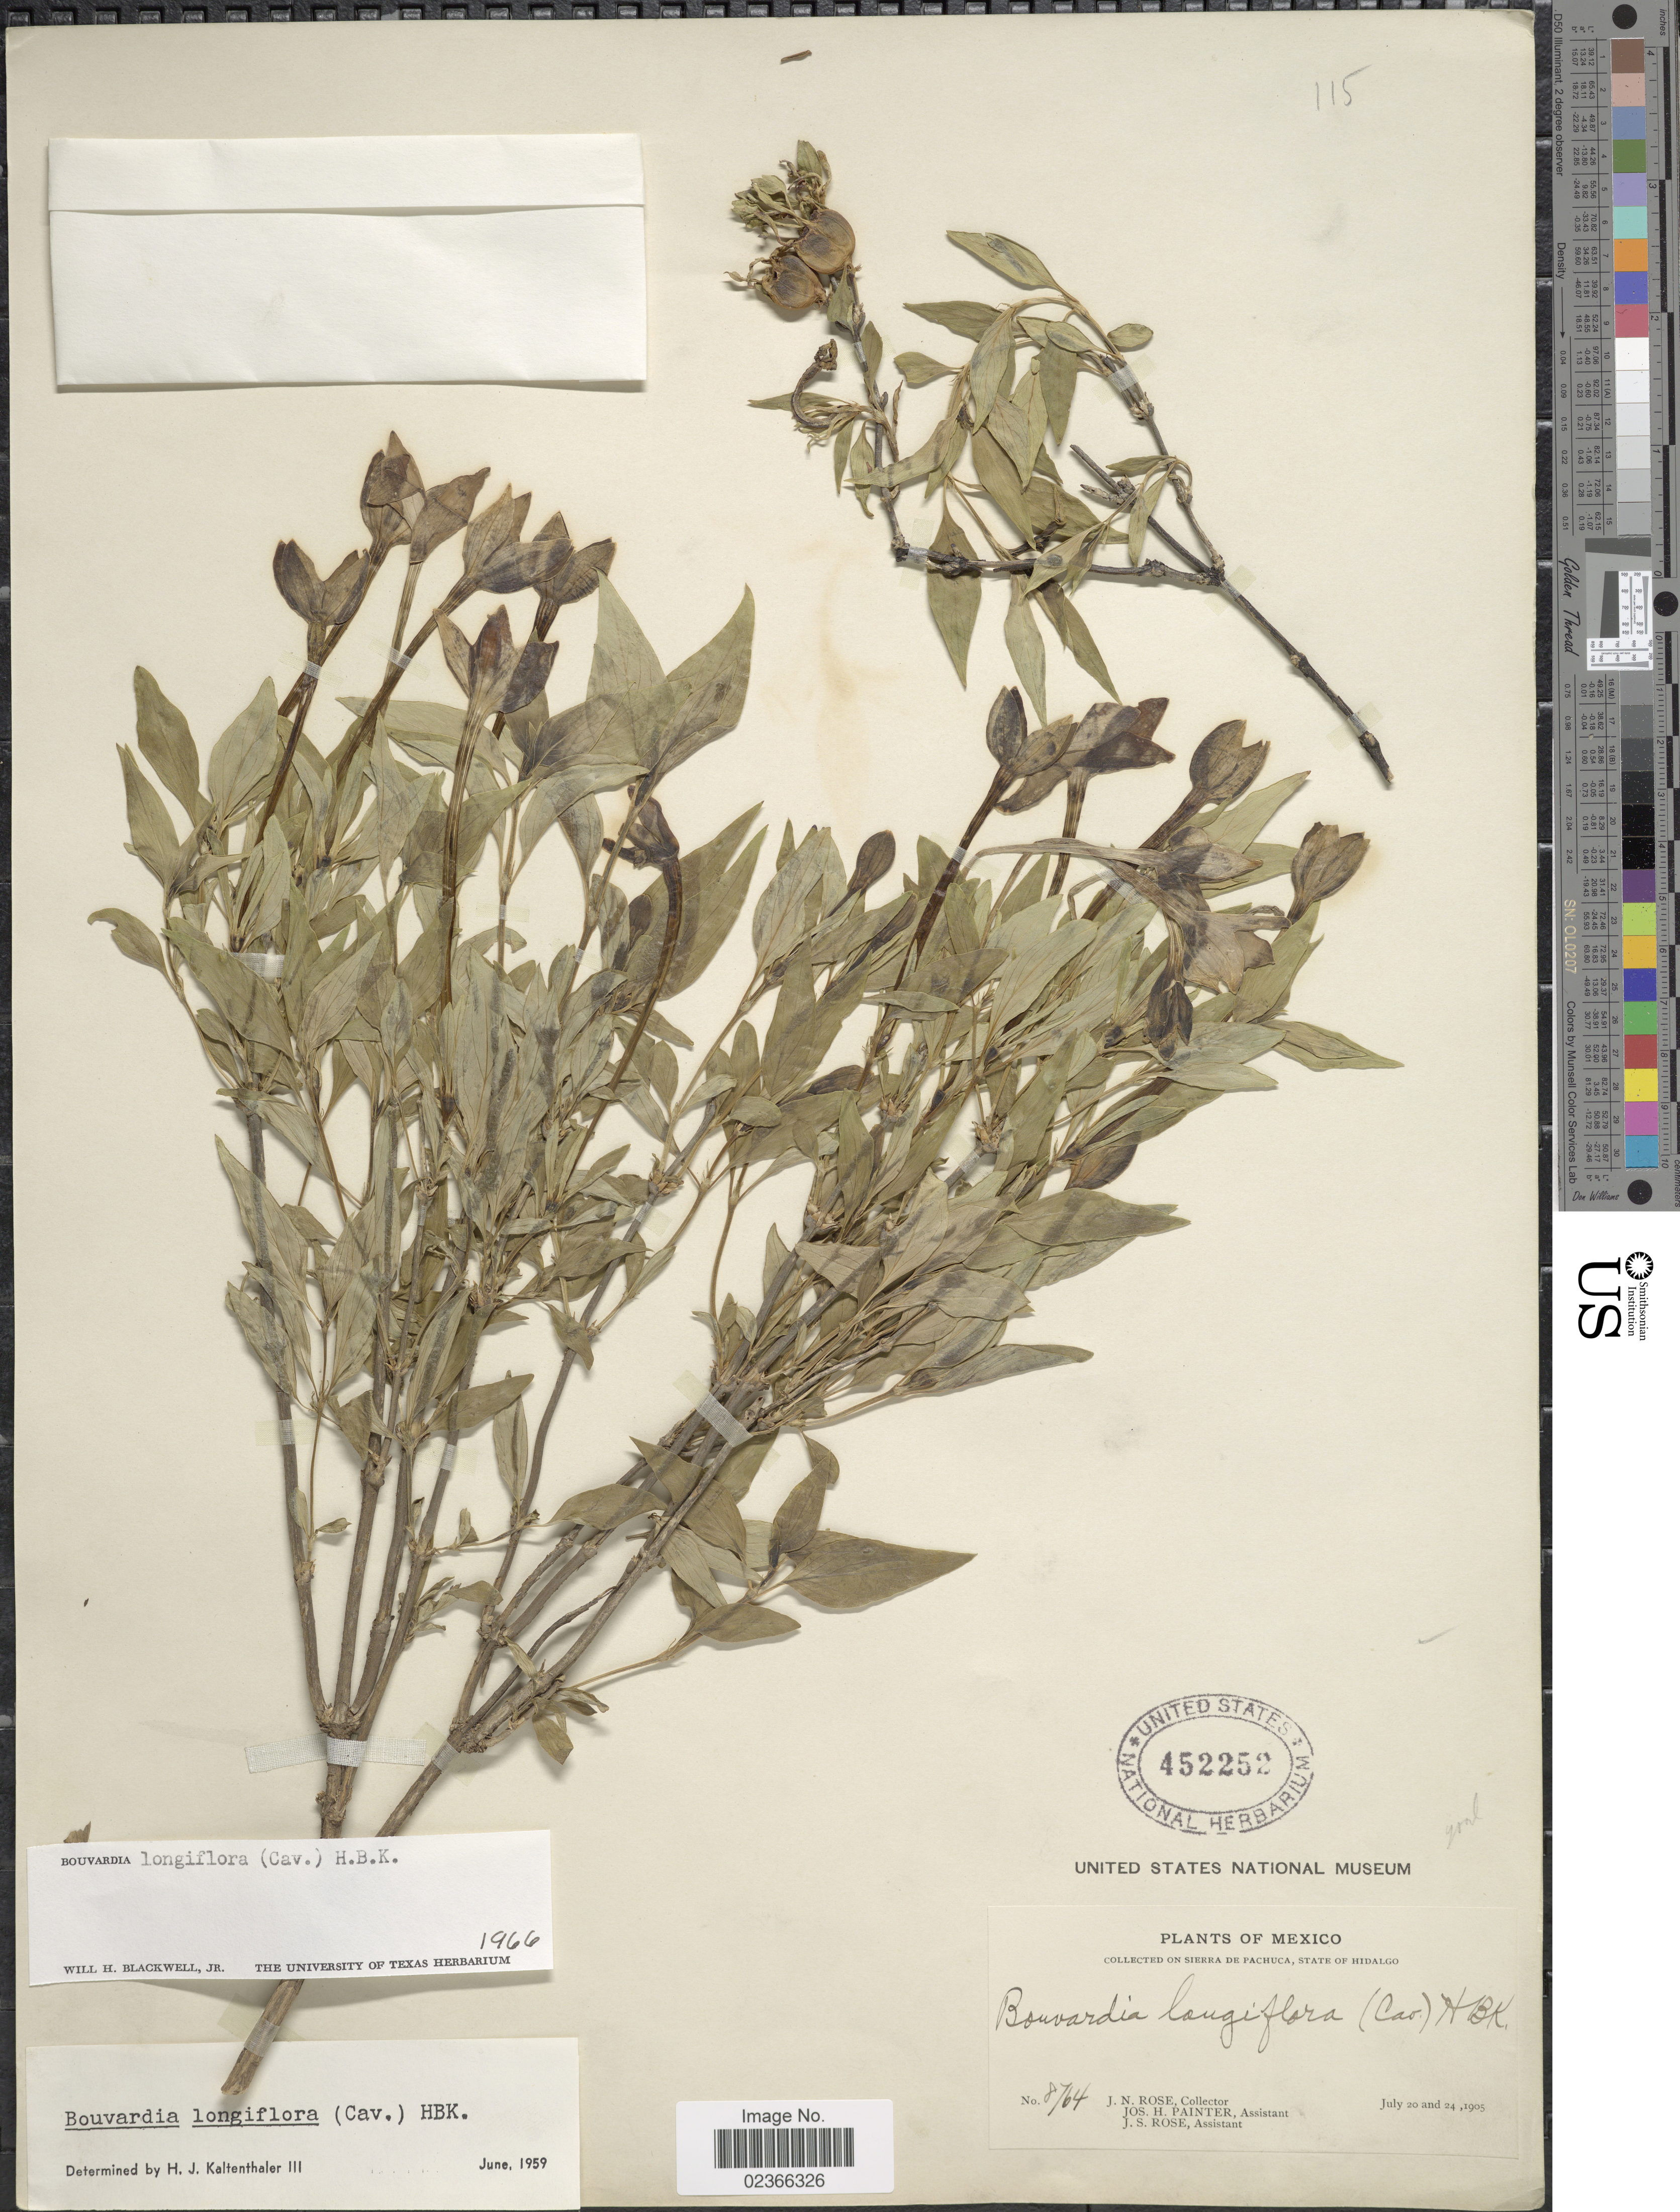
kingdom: Plantae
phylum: Tracheophyta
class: Magnoliopsida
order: Gentianales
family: Rubiaceae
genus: Bouvardia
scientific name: Bouvardia longiflora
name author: (Cav.) Kunth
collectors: J. N. Rose, J. H. Painter & J. N. Rose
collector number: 8764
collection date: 1905-07-20/1905-07-24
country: Mexico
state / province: Hidalgo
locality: Sierra de Pachuca, State of Hidalgo.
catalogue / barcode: US 452252